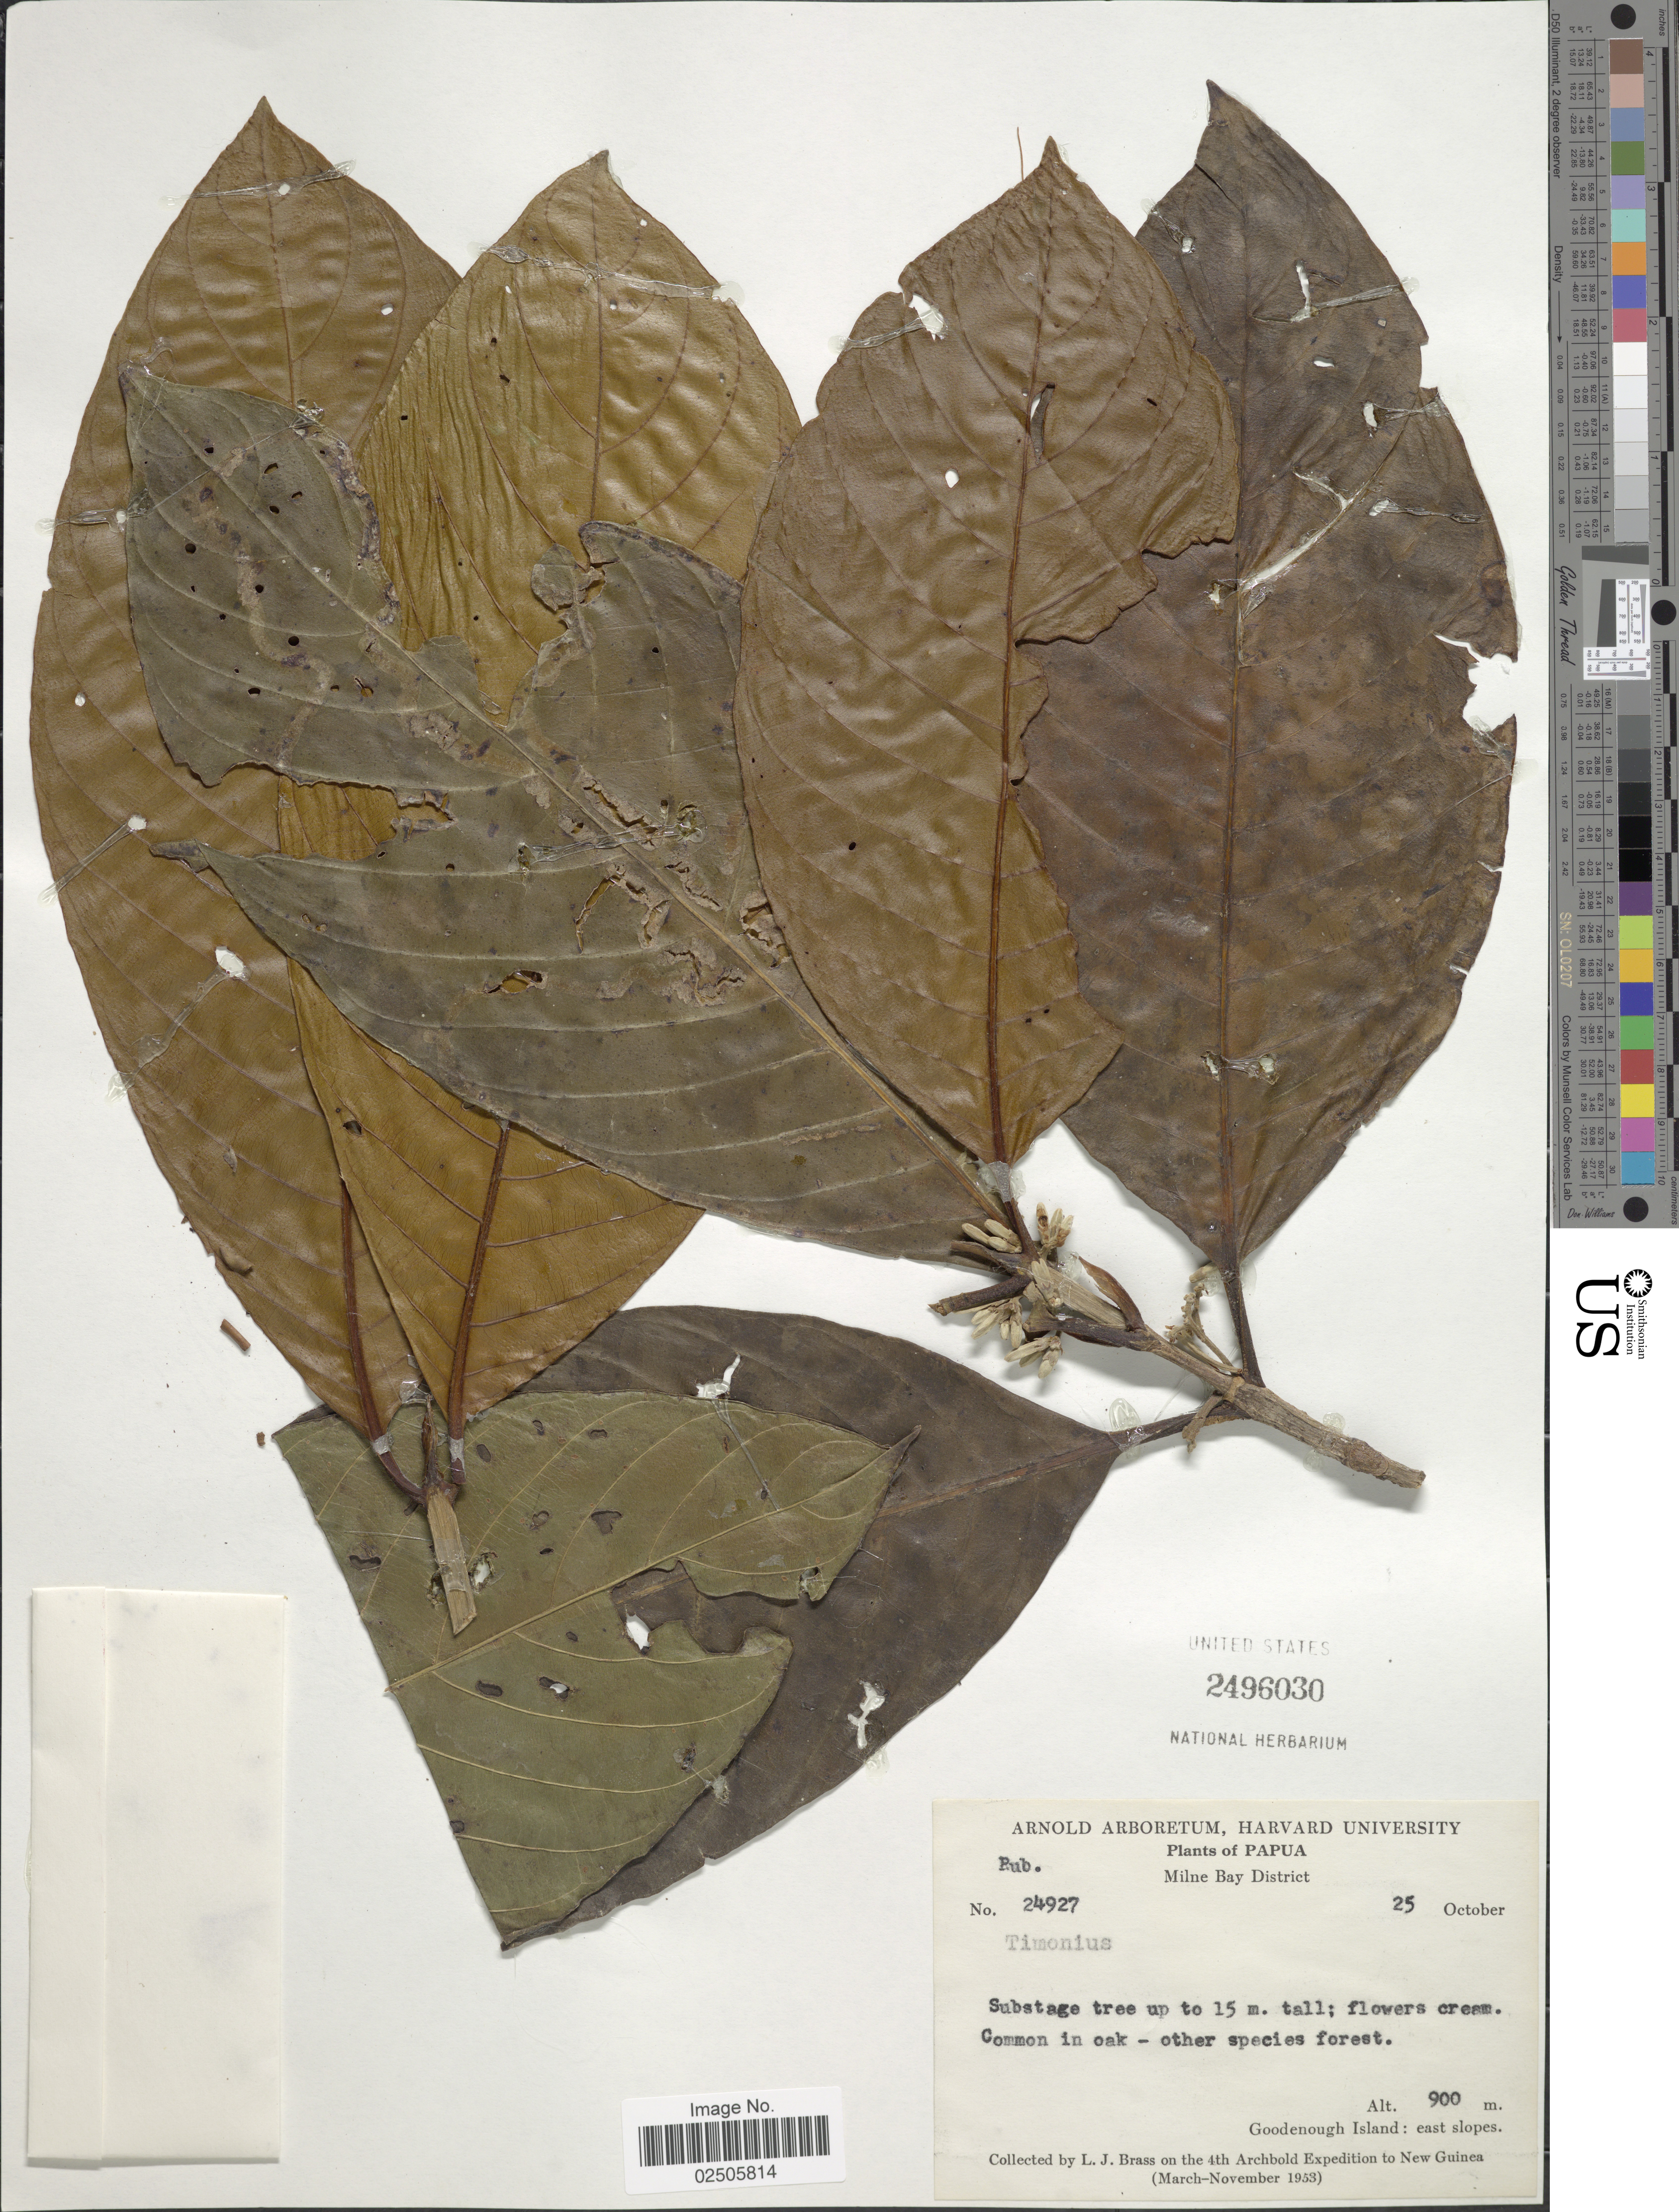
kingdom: Plantae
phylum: Tracheophyta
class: Magnoliopsida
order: Gentianales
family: Rubiaceae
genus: Timonius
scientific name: Timonius sp.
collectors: L. J. Brass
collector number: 24927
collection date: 1953-10-25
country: Papua New Guinea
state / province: Milne Bay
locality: Papua, Milne Bay District, Goodenough Island: East slopes, New Guinea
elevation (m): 900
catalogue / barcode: US 2496030